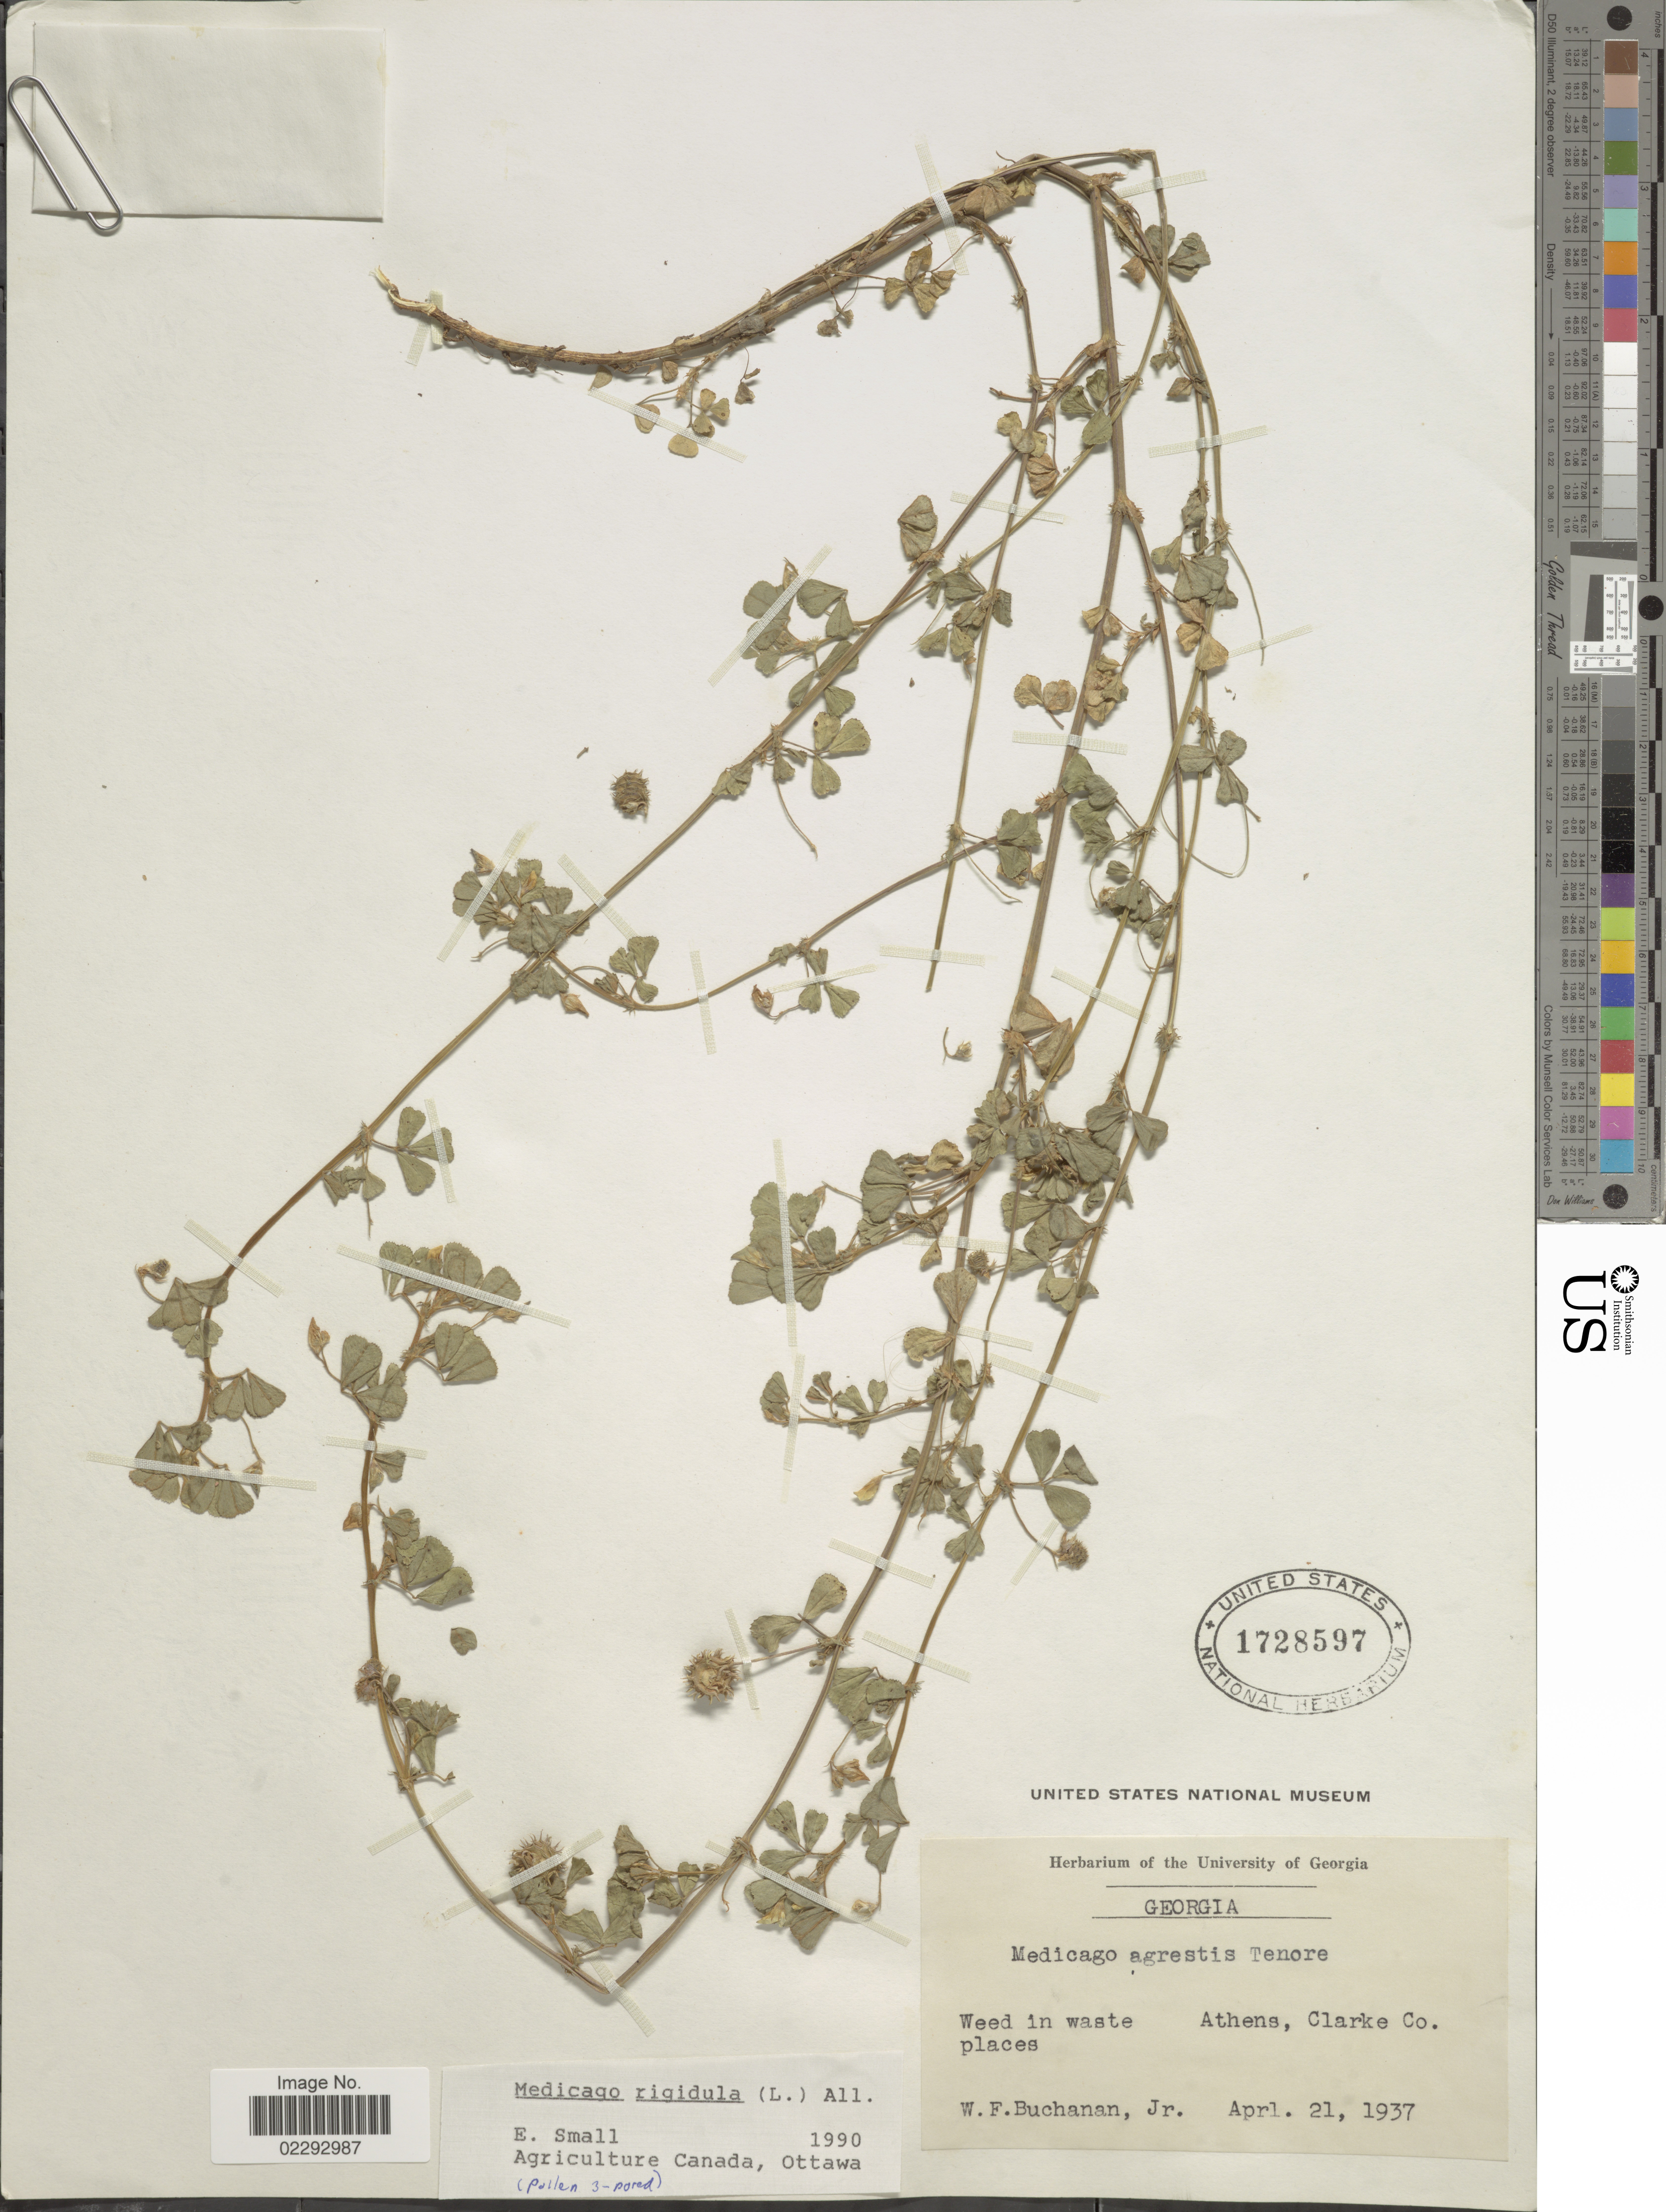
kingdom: Plantae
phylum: Tracheophyta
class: Magnoliopsida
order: Fabales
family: Fabaceae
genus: Medicago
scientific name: Medicago rigidula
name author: (L.) All.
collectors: W. Buchanan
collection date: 1937-04-21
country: United States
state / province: Georgia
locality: Georgia, Weed in waste Athens, Clarke Co., place.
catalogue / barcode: US 1728597